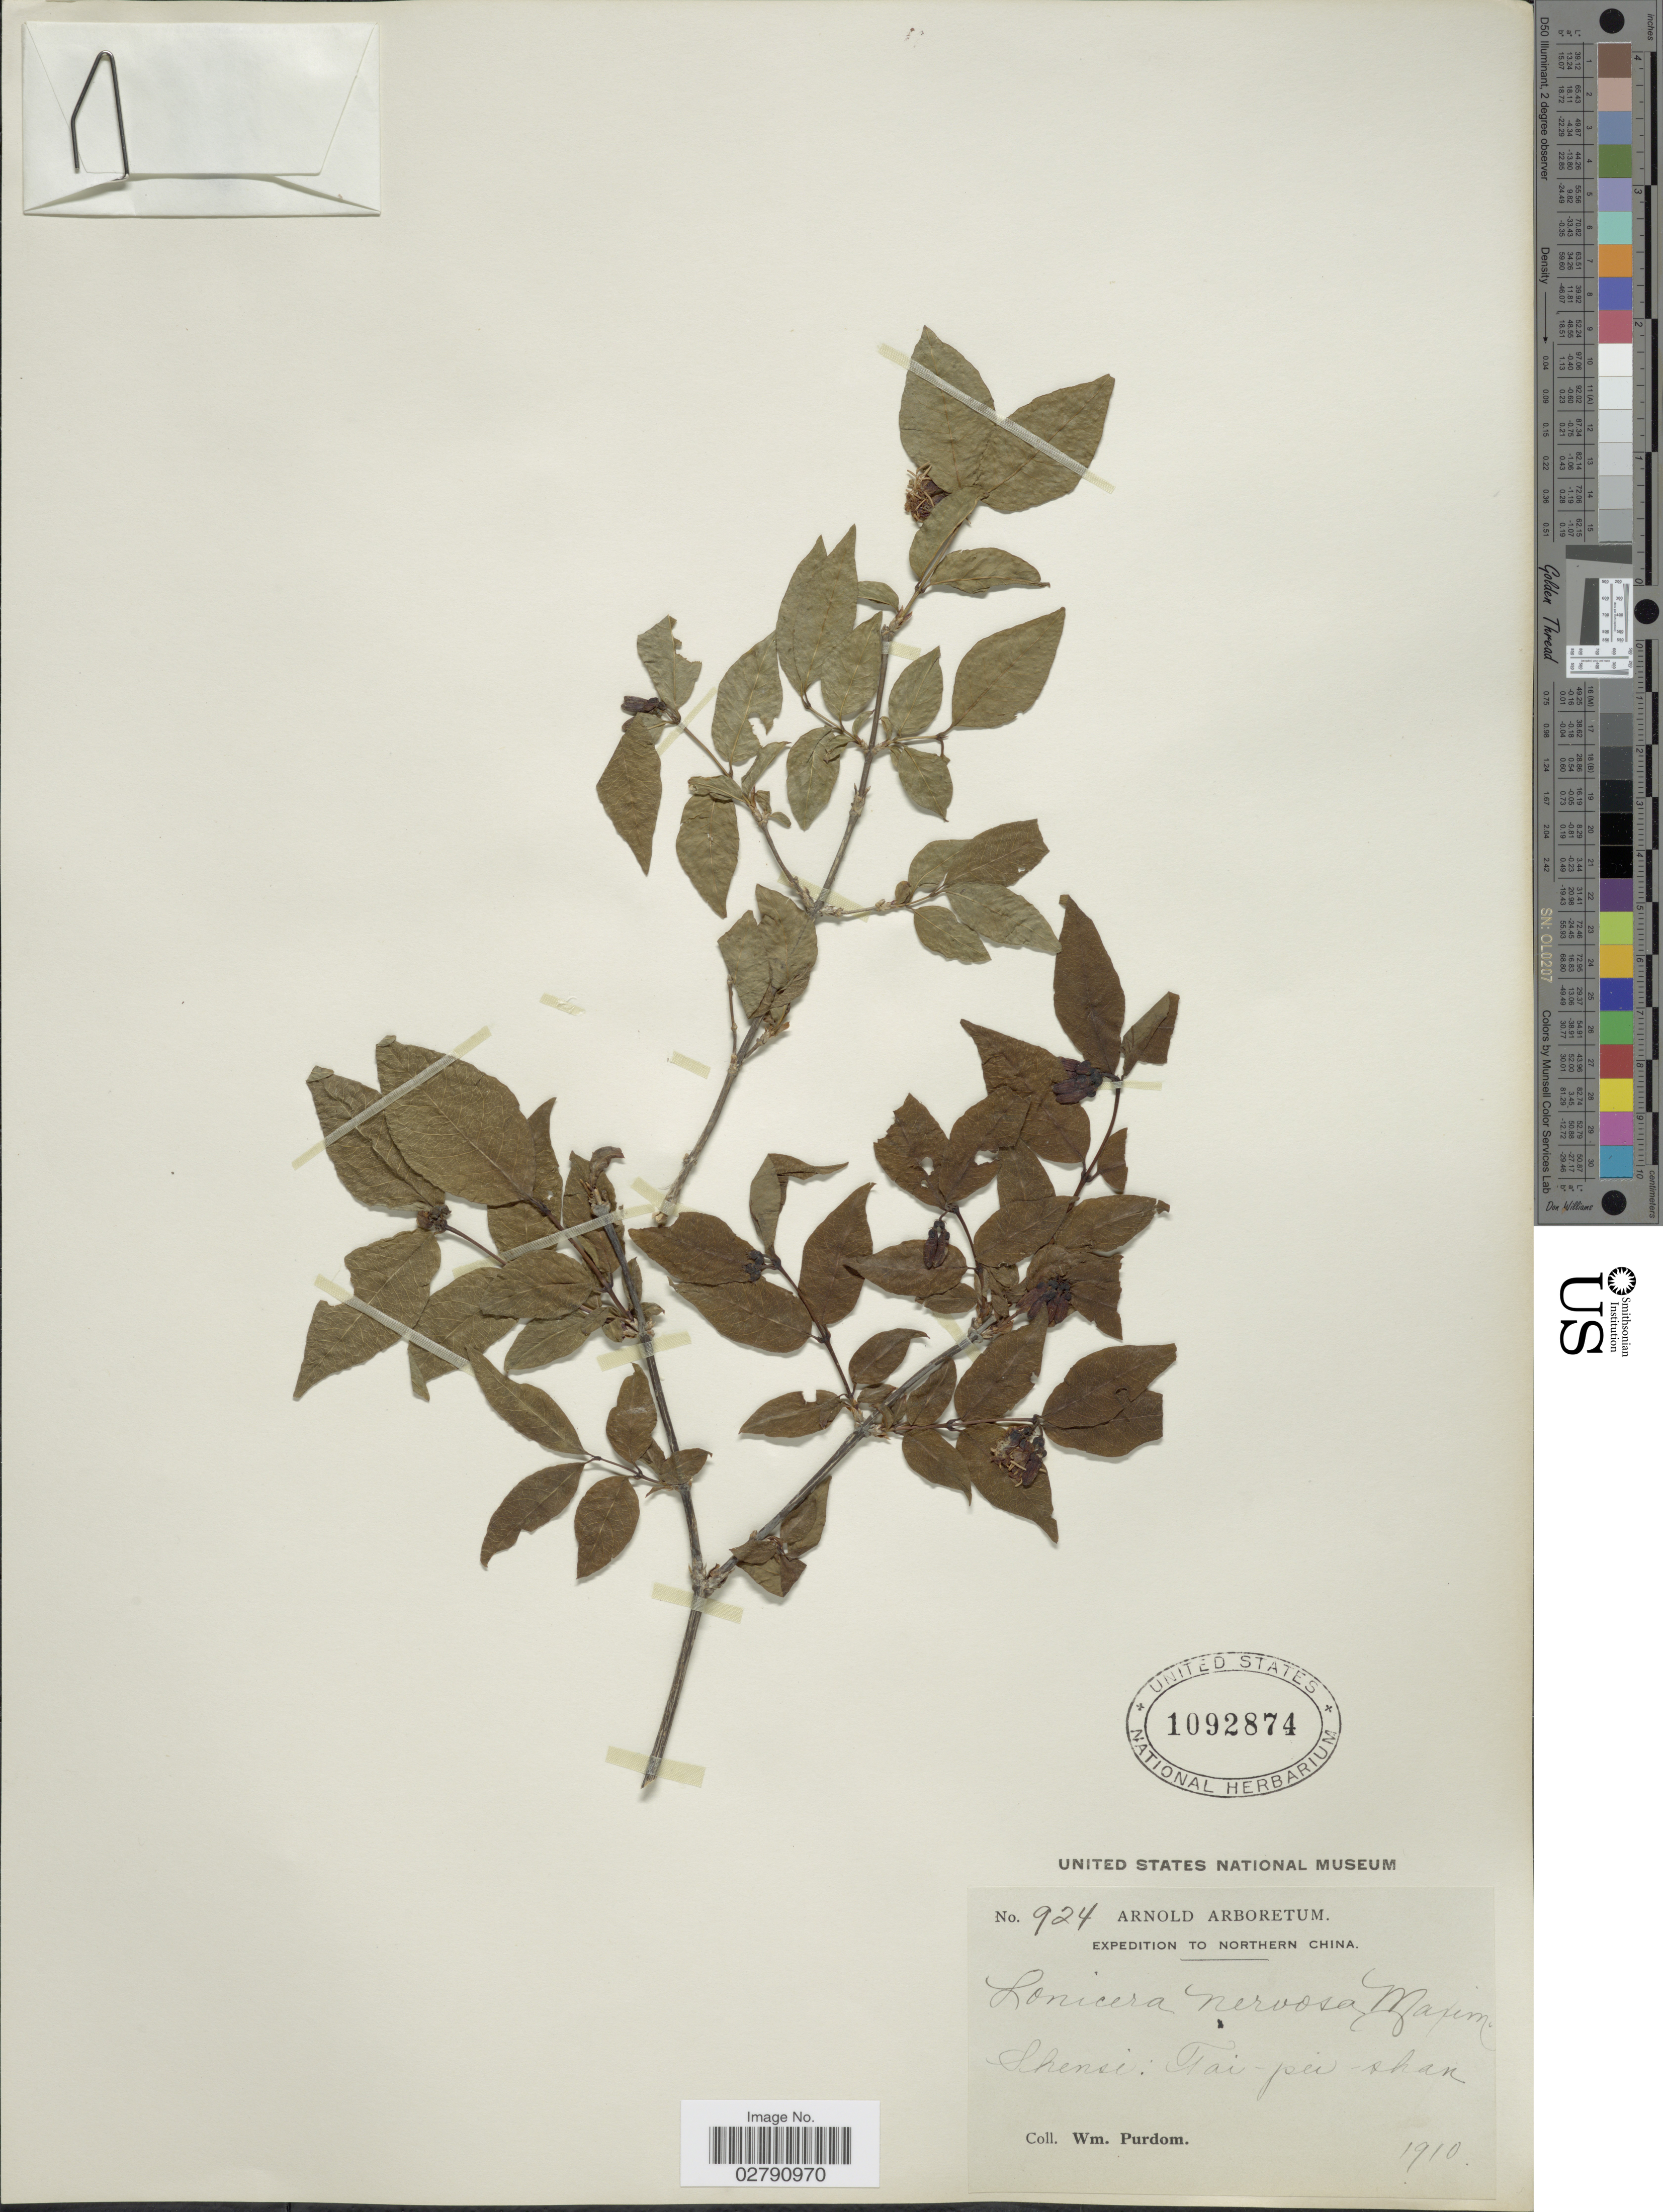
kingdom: Plantae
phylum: Tracheophyta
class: Magnoliopsida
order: Dipsacales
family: Caprifoliaceae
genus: Lonicera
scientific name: Lonicera nervosa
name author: Maxim.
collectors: W. Purdom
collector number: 924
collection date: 1910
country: China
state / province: Shaanxi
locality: Northern China. Shensi: Tai-pei-shan.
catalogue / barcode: US 1092874